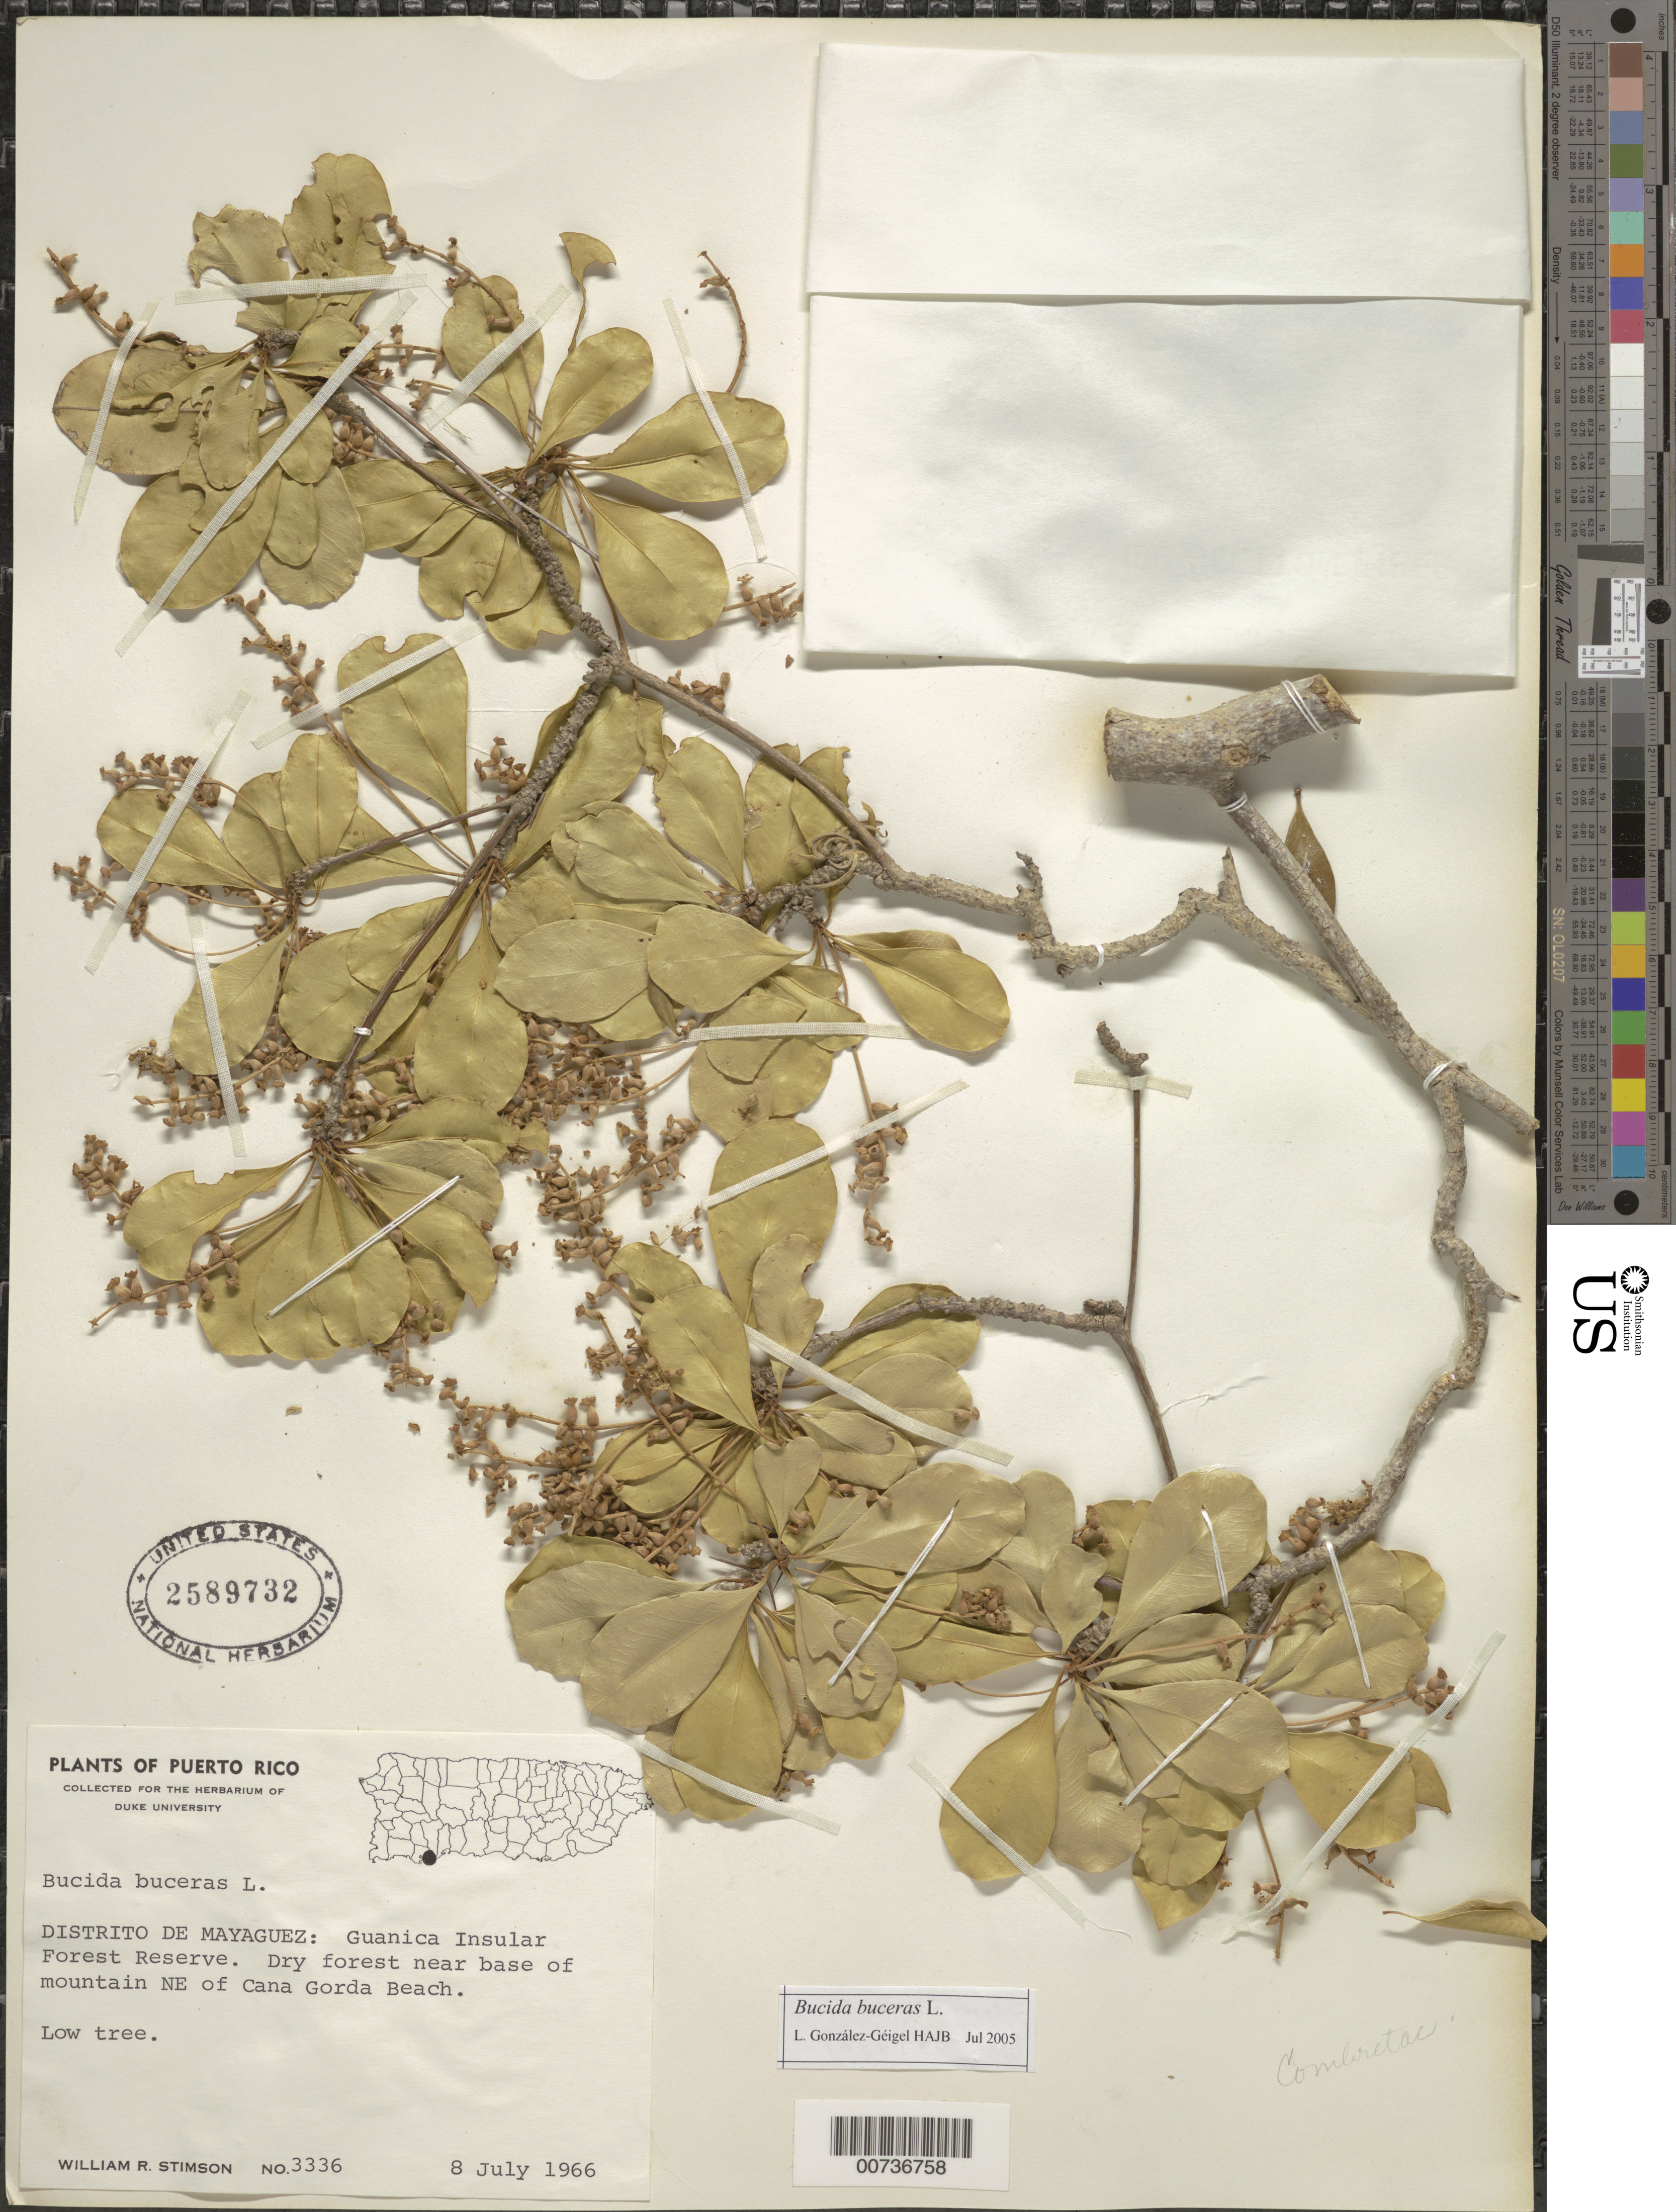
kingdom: Plantae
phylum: Tracheophyta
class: Magnoliopsida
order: Myrtales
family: Combretaceae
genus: Terminalia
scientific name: Terminalia buceras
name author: (L.) C. Wright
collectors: W. R. Stimson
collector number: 3336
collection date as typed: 08 Jul 1966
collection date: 1966-07-08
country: Puerto Rico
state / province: Guánica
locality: Guánica Insular Forest Reserve. NE of Cña Gorda Beach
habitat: Dry forest near base of mountain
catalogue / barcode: US 2589732